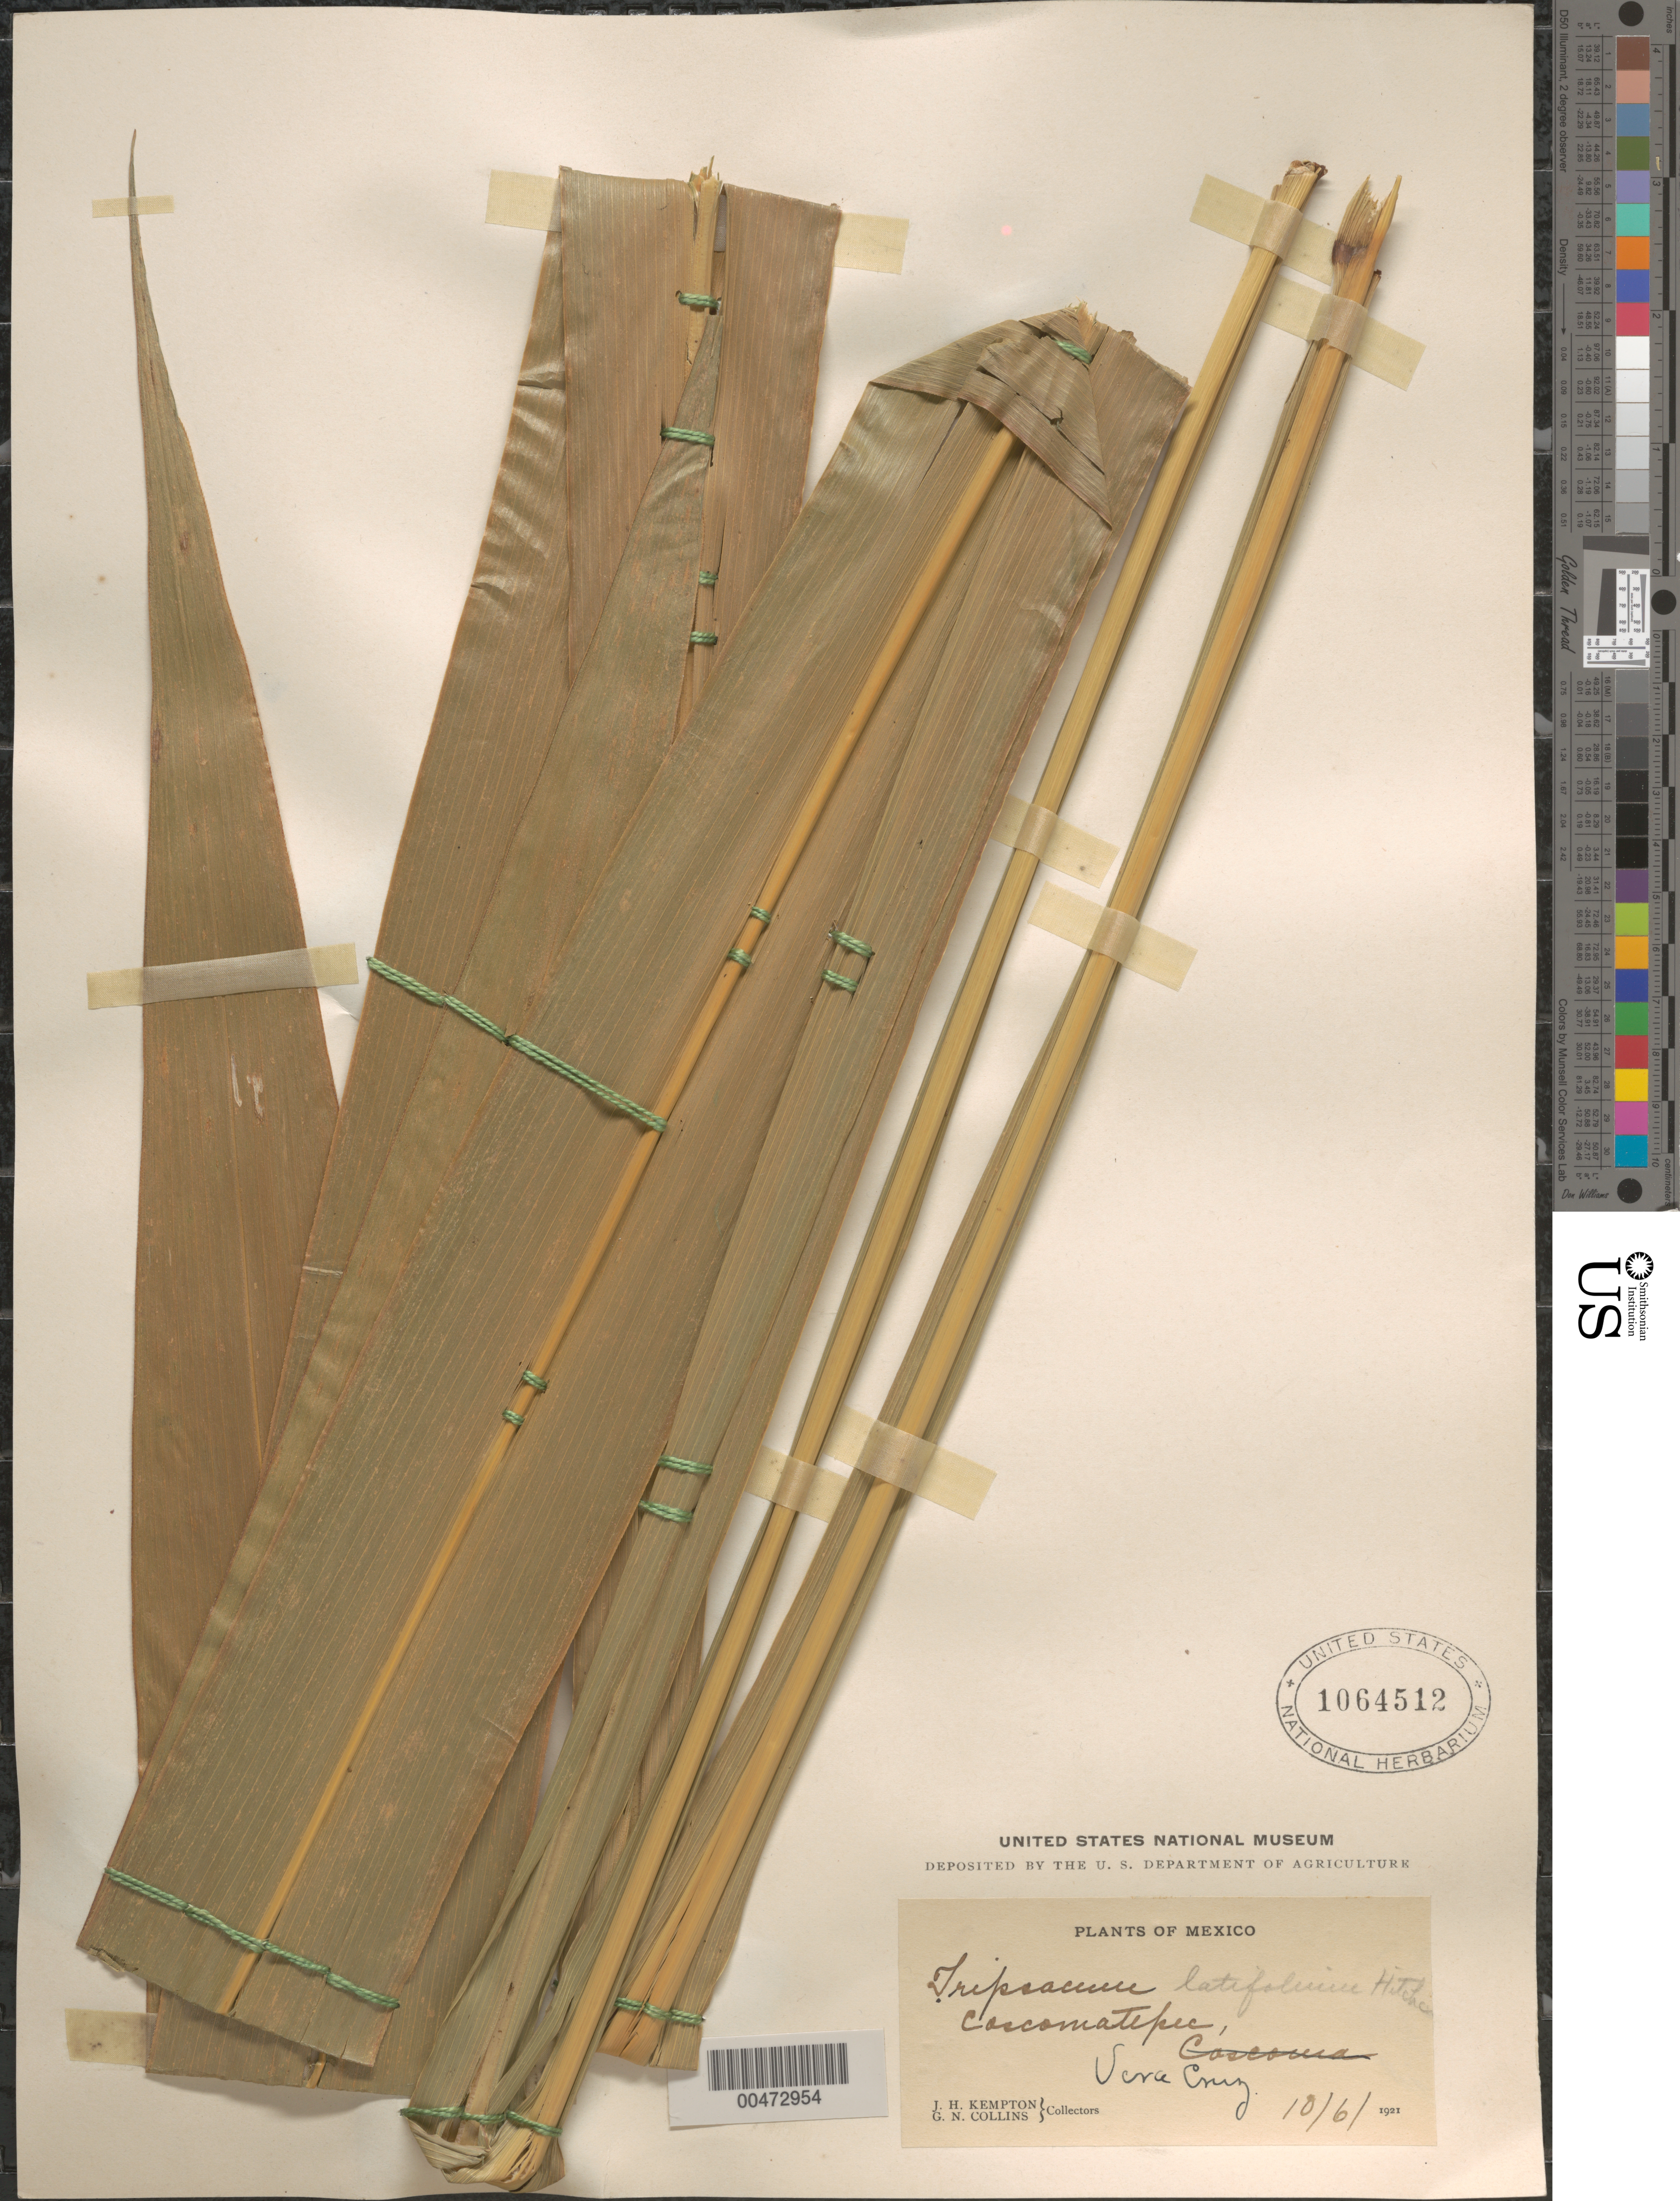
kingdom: Plantae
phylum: Tracheophyta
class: Liliopsida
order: Poales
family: Poaceae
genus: Tripsacum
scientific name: Tripsacum latifolium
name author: Hitchc.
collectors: J. H. Kempton & G. Collins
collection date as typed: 10 Jun 1921 or 6 Oct 1921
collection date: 1921-06-10 or 1921-10-06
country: Mexico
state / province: Veracruz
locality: Coscomatepec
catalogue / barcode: US 1064512